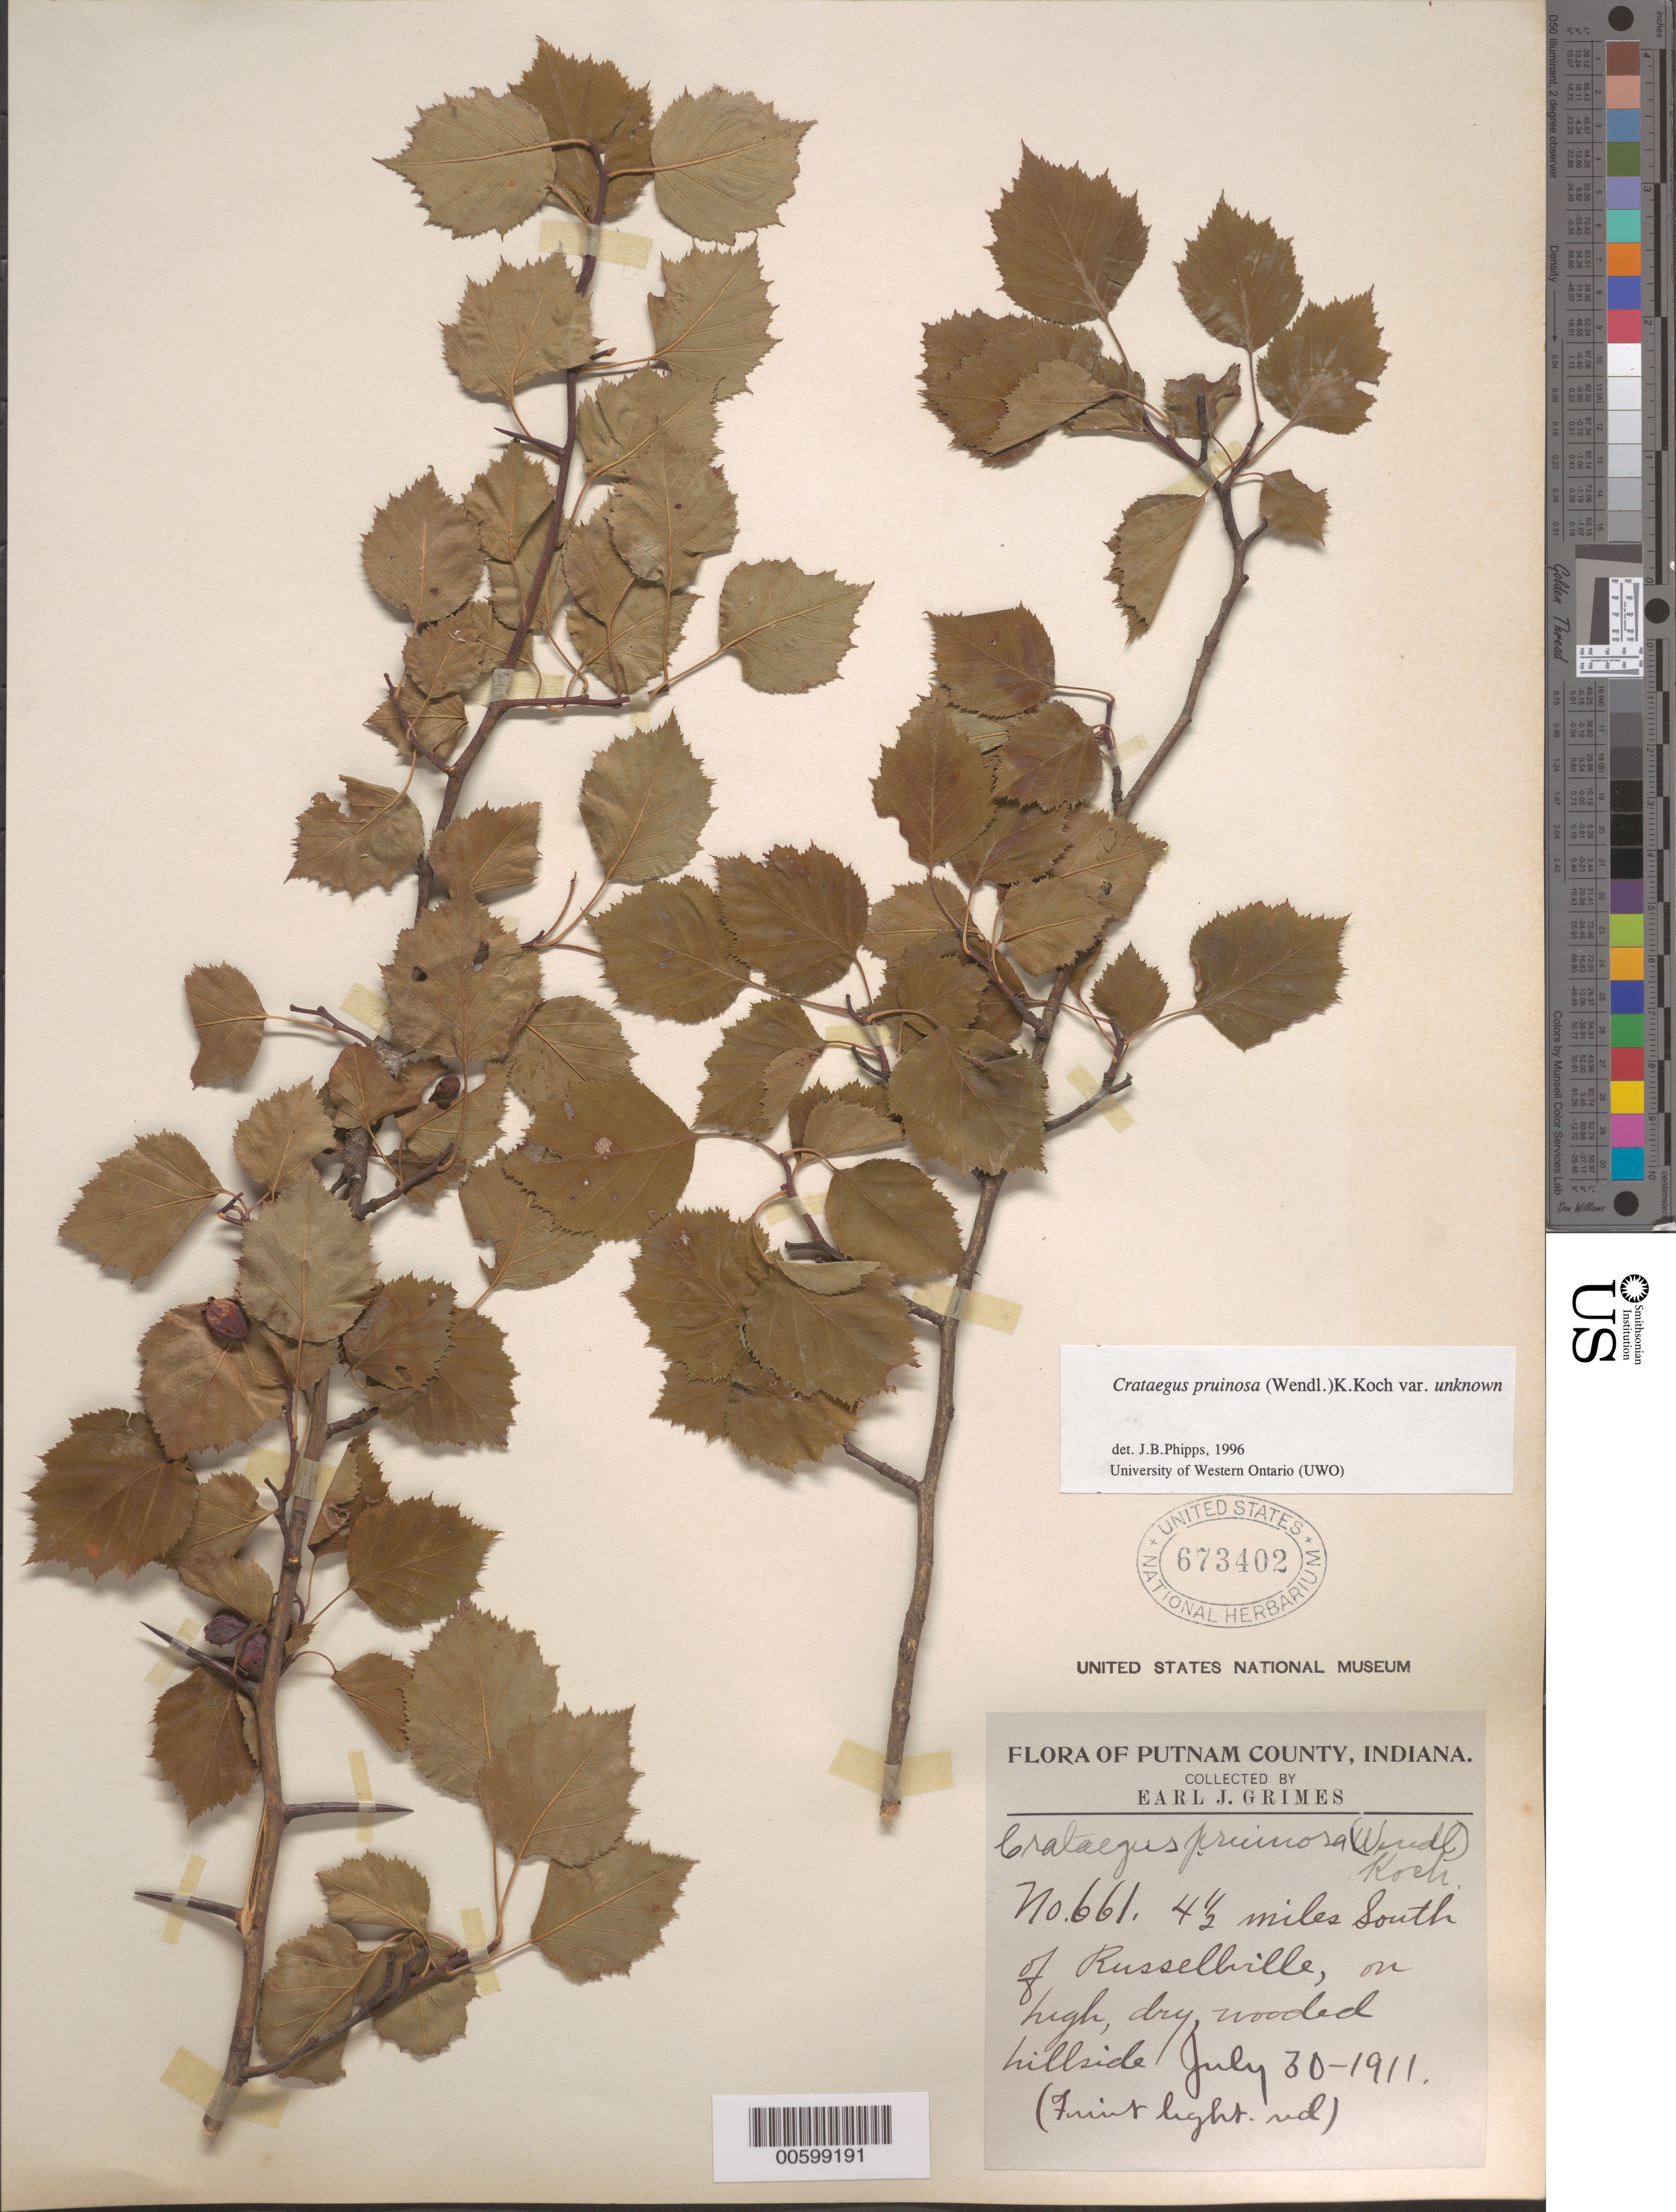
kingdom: Plantae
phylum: Tracheophyta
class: Magnoliopsida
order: Rosales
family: Rosaceae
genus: Crataegus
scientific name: Crataegus pruinosa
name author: (H.L. Wendl.) K. Koch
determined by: Phipps, James B., (UWO), University of Western Ontario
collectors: E. J. Grimes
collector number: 661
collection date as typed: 30 Jul 1911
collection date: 1911-07-30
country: United States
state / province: Indiana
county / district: Putnam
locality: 4.5 mi S of Russellville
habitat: High,dry wooded hillside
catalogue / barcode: US 673402